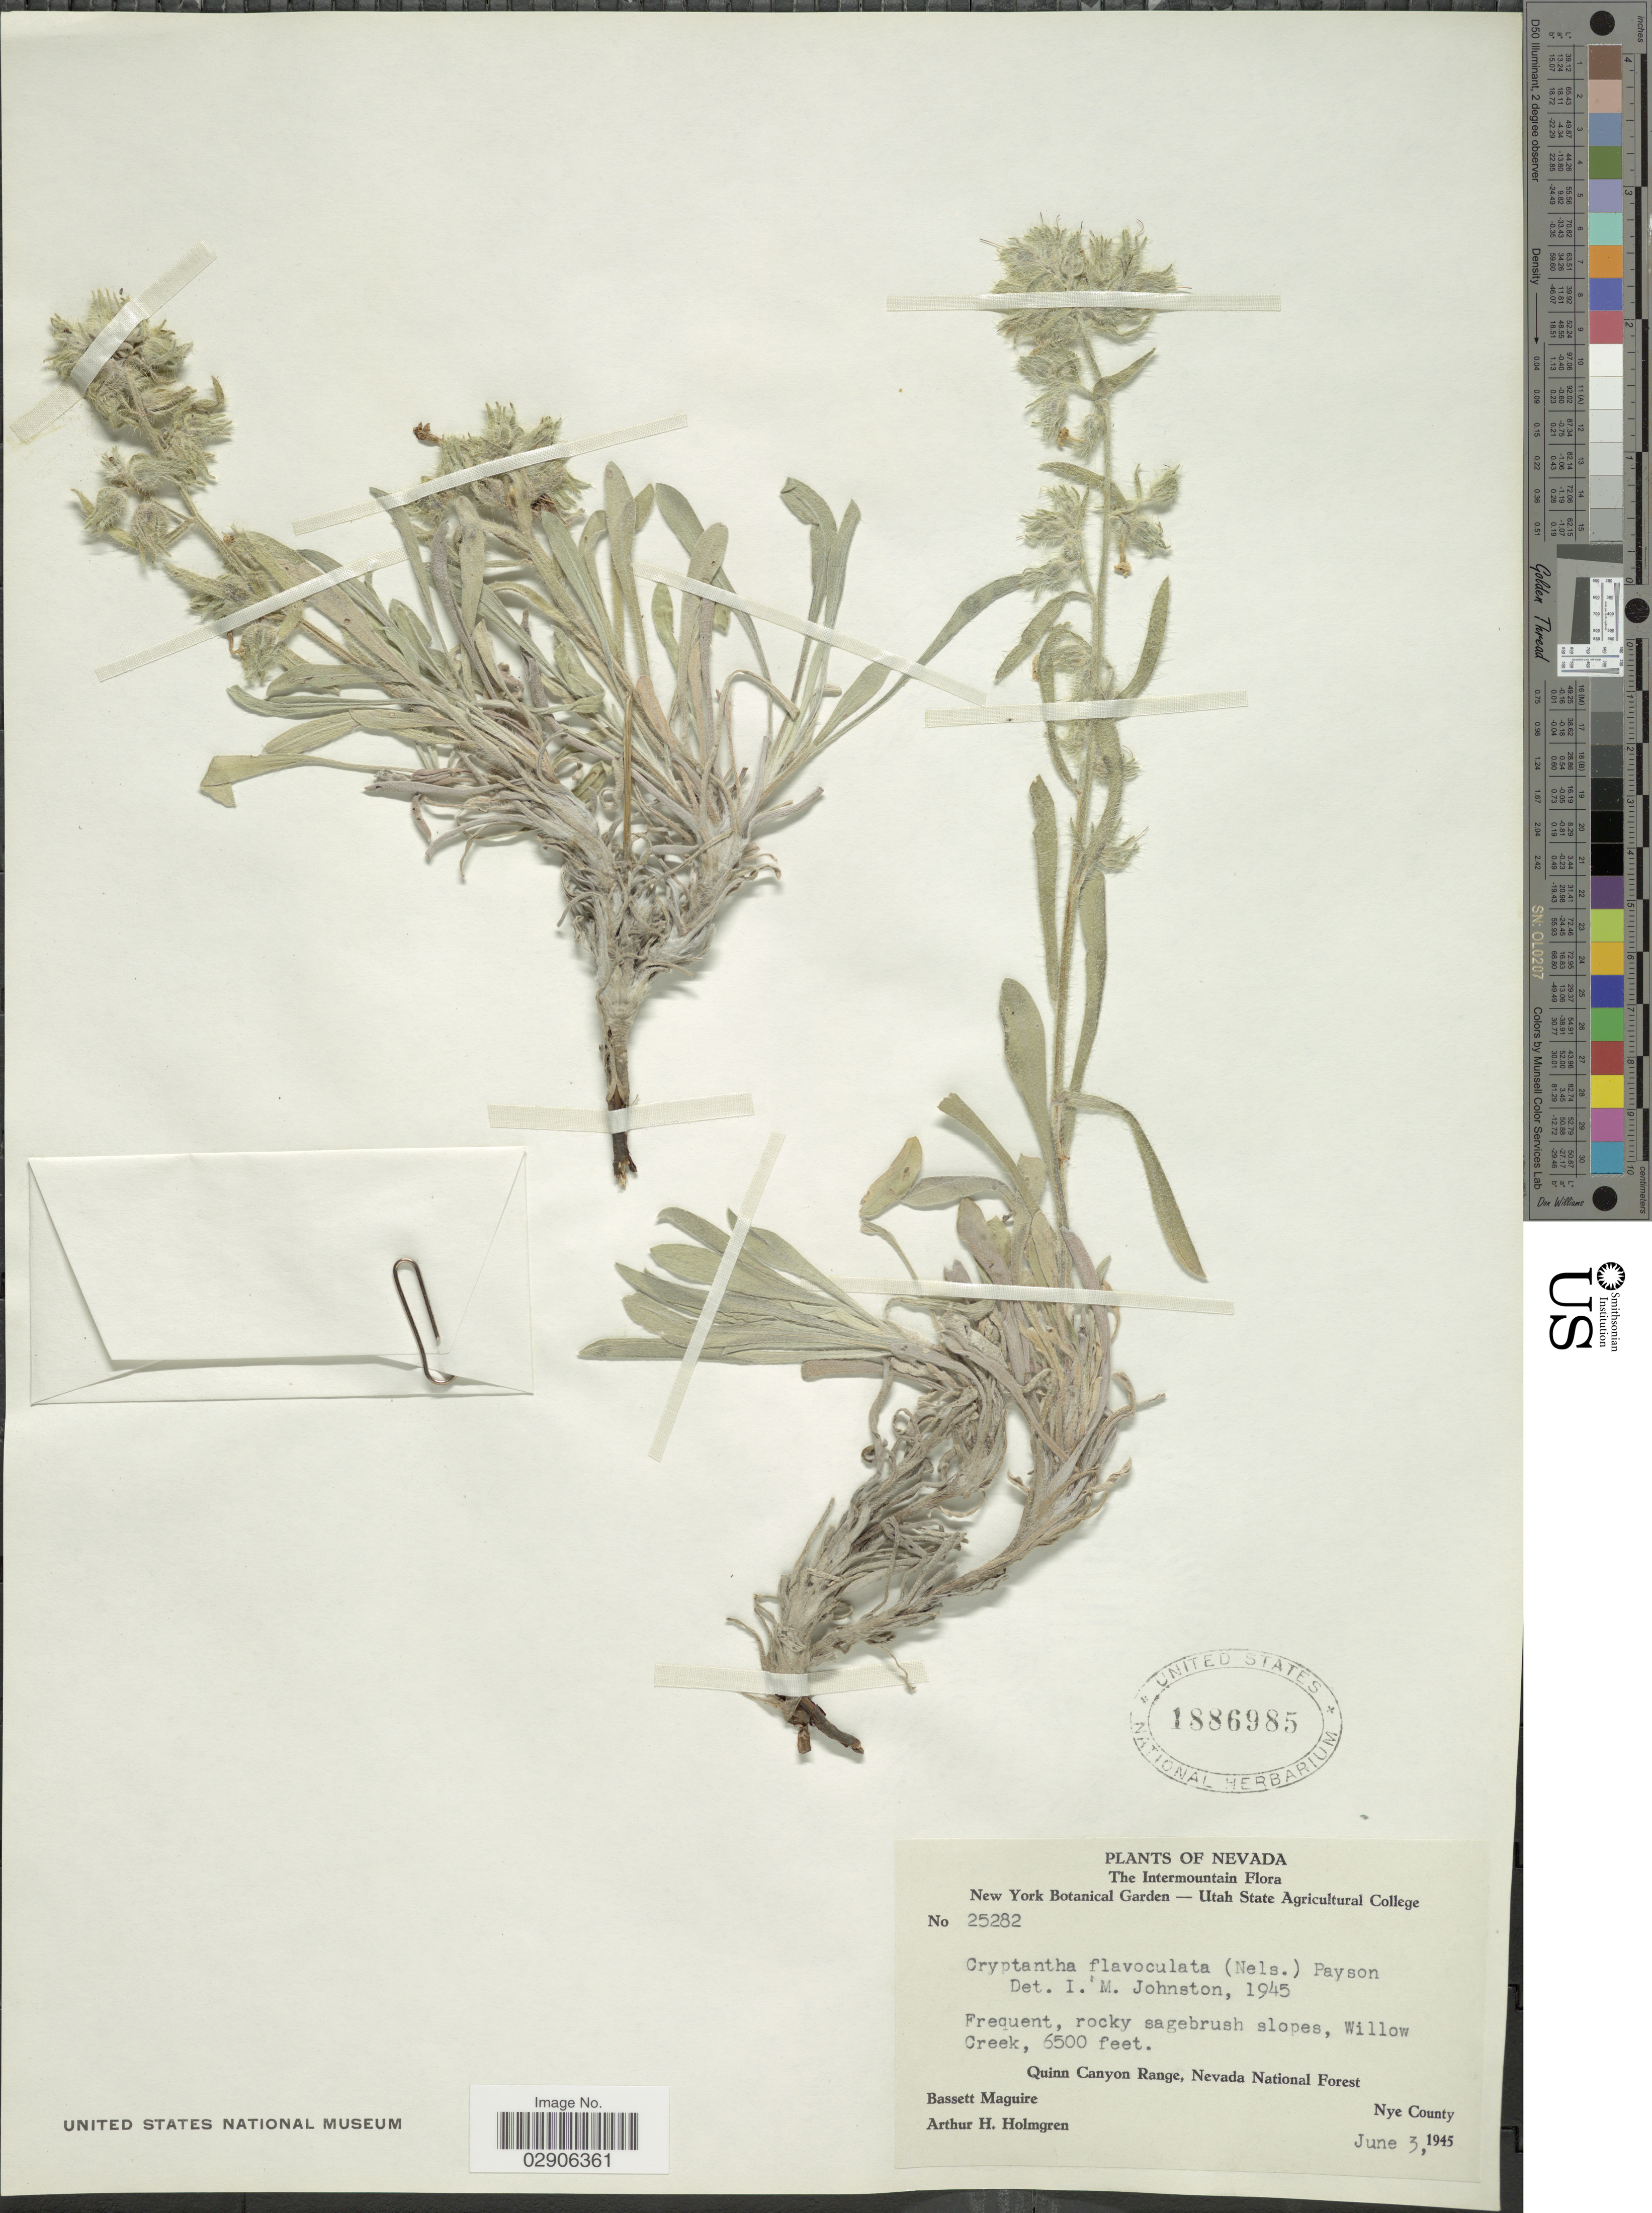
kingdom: Plantae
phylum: Tracheophyta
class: Magnoliopsida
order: Boraginales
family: Boraginaceae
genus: Cryptantha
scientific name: Cryptantha flavoculata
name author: (A. Nelson) Payson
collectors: B. Maguire & A. H. Holmgren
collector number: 25282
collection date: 1945-06-03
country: United States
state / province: Nevada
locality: The Intermountain. Frequent, rocky sagebrush slopes, Willow Creek. Quinn Canyon Range, Nevada National Forest. Nye County.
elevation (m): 1981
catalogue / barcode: US 1886985